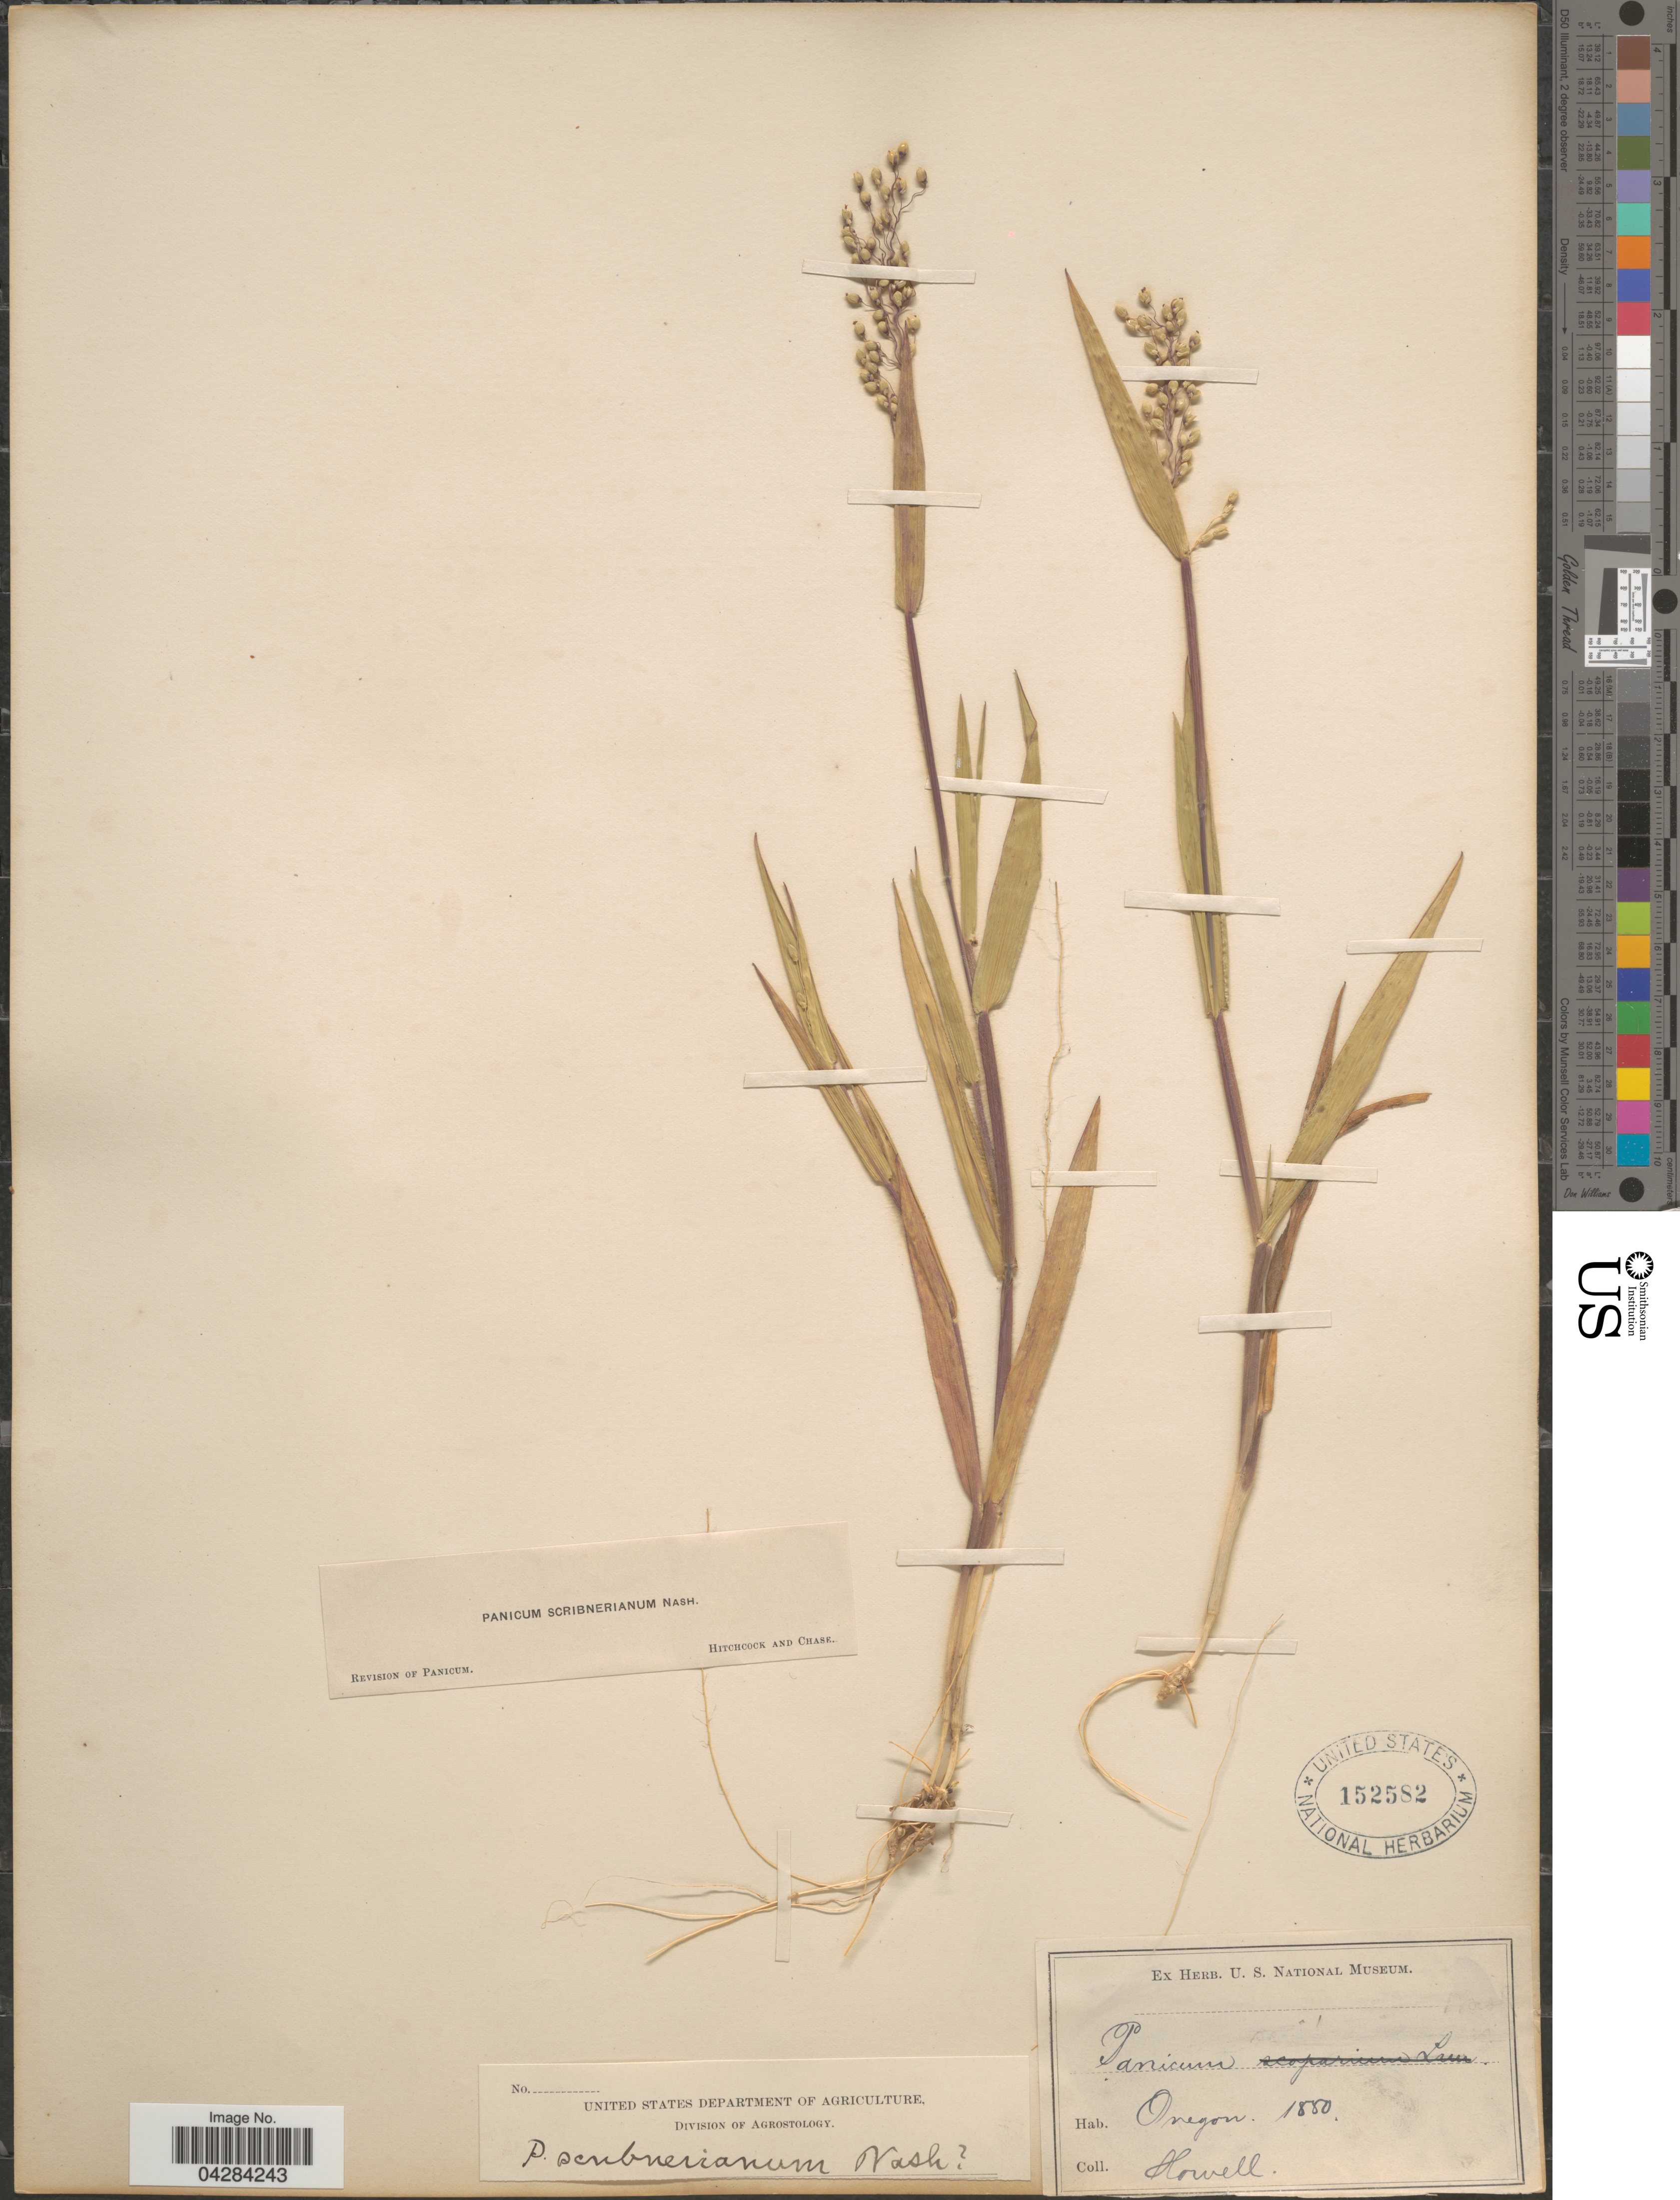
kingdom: Plantae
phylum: Tracheophyta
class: Liliopsida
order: Poales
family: Poaceae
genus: Dichanthelium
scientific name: Dichanthelium oligosanthes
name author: (Schult.) Gould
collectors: Howell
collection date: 1880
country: United States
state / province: Oregon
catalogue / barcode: US 152582